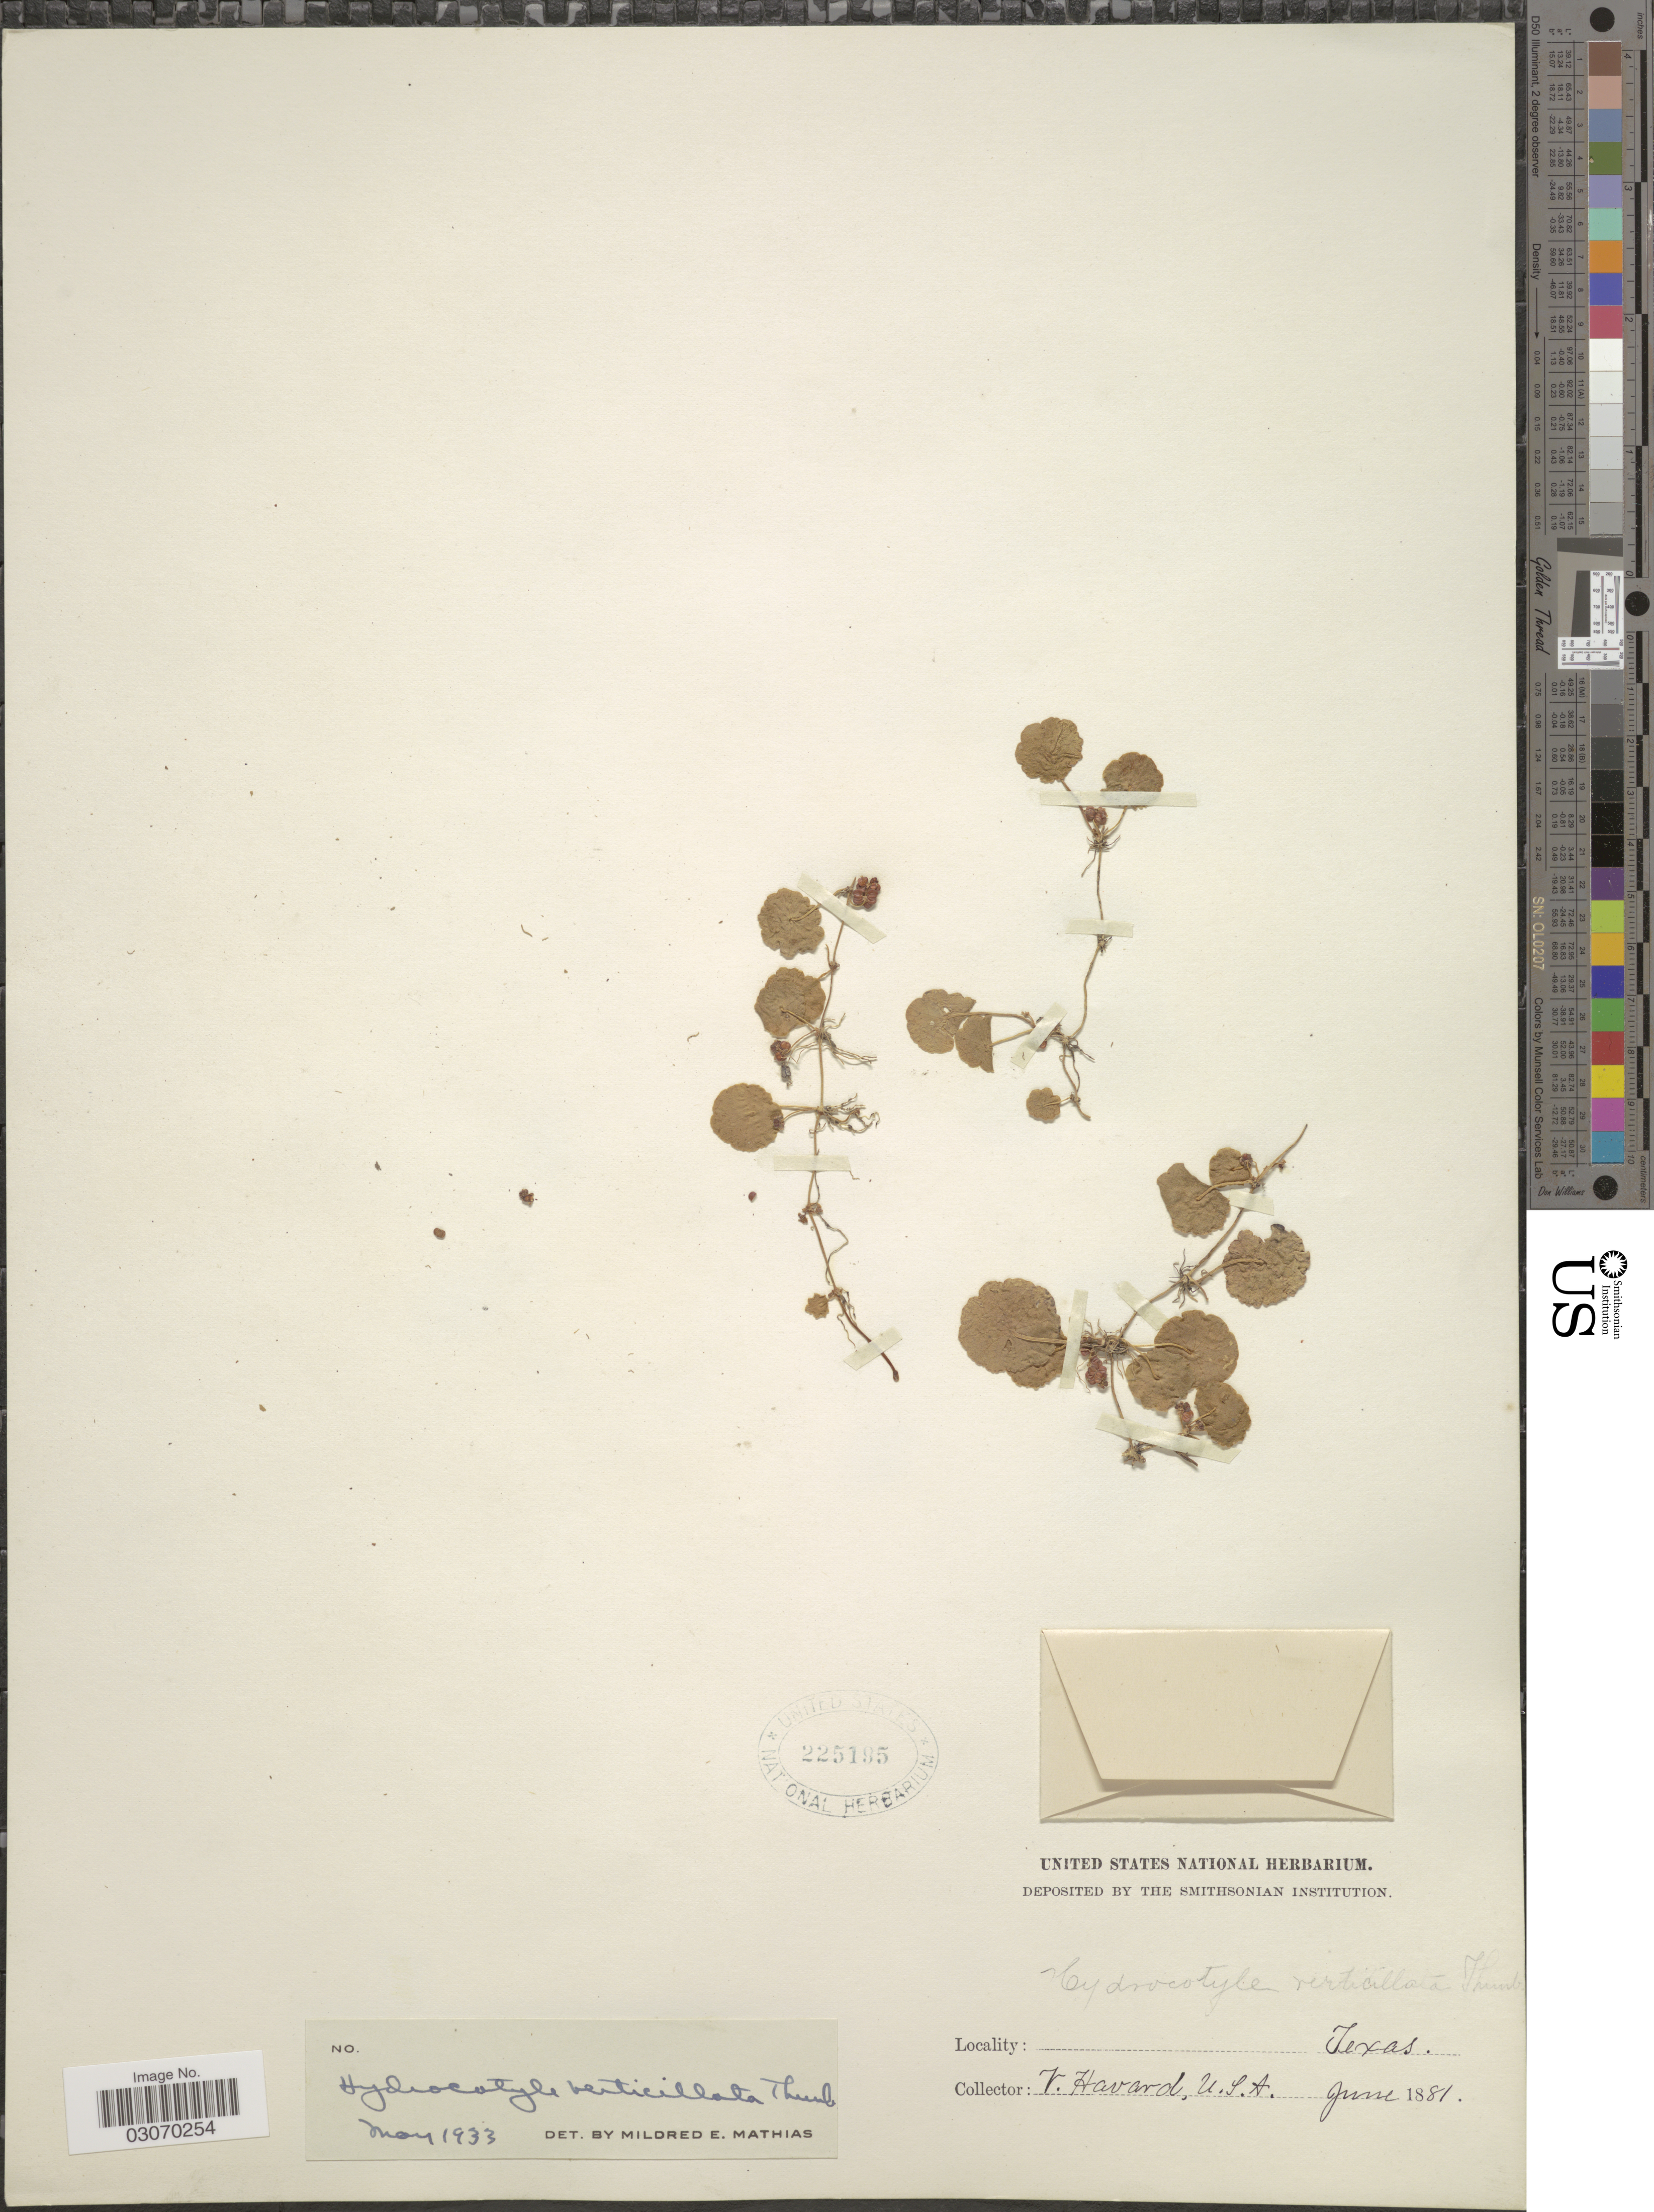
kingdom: Plantae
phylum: Tracheophyta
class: Magnoliopsida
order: Apiales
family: Araliaceae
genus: Hydrocotyle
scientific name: Hydrocotyle verticillata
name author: Thunb.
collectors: V. Havard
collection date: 1881-06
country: United States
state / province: Texas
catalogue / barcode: US 225195